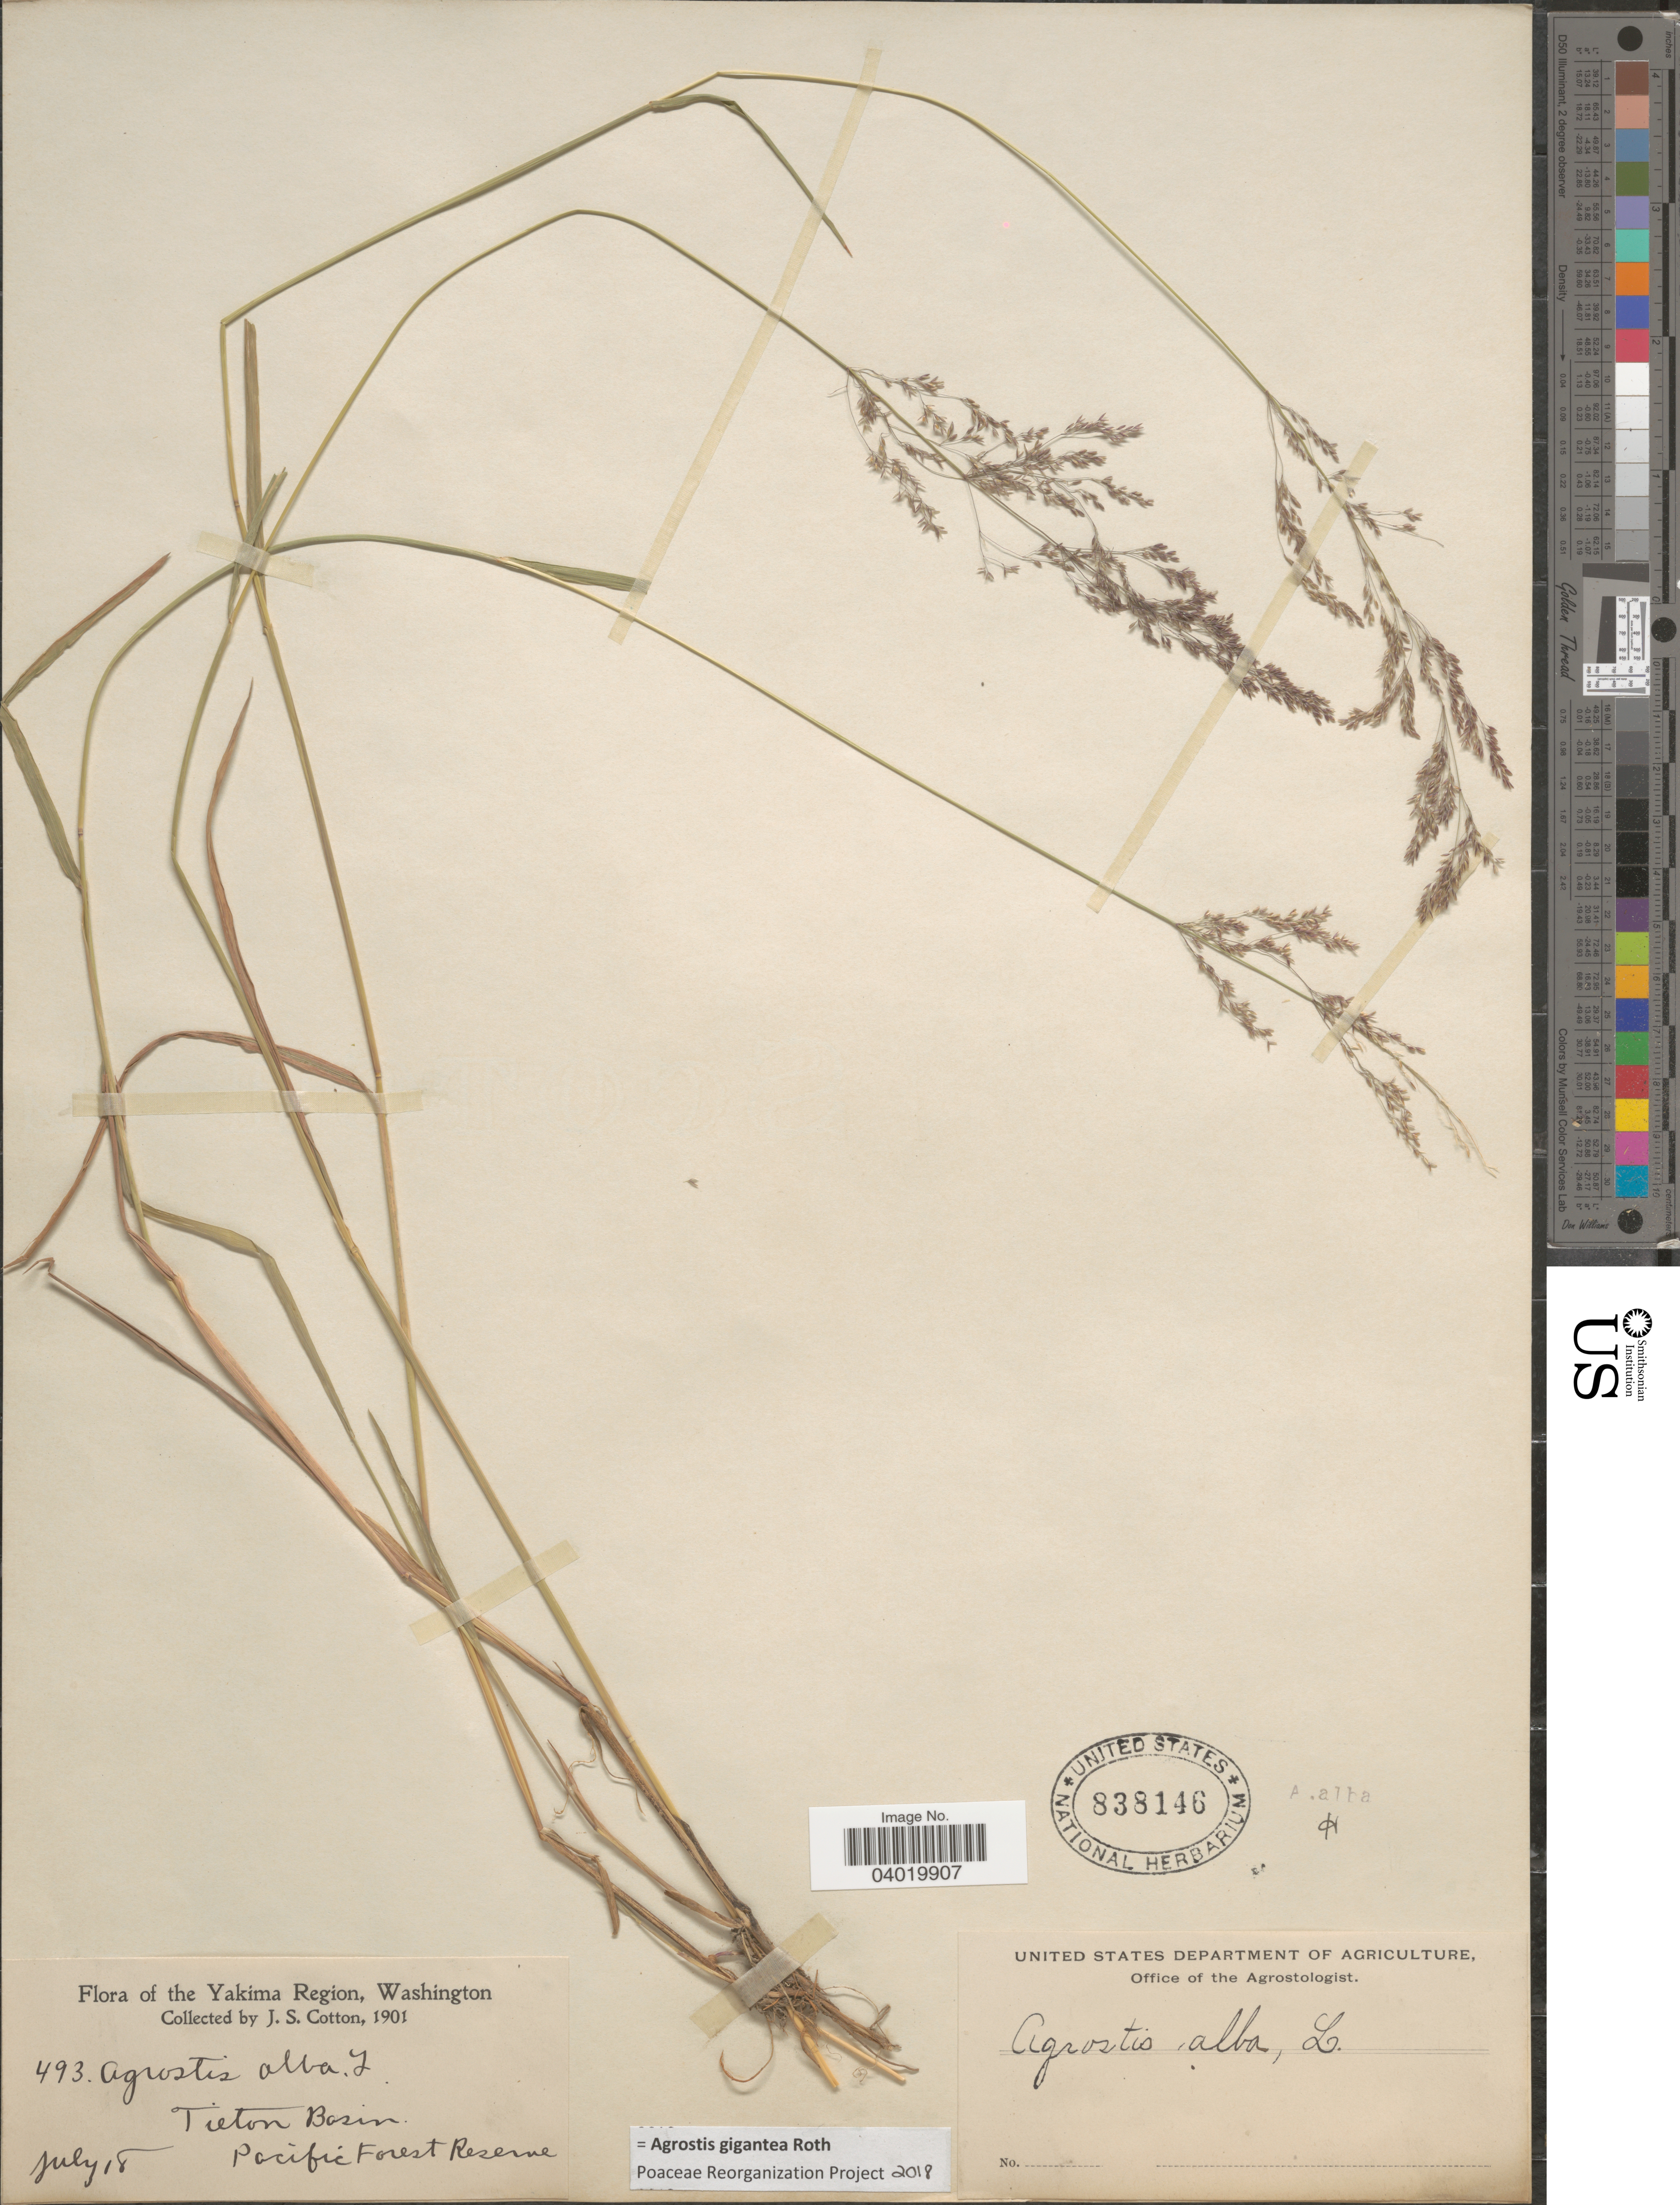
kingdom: Plantae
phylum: Tracheophyta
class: Liliopsida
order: Poales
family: Poaceae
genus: Agrostis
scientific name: Agrostis gigantea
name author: Roth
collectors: J. S. Cotton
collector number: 493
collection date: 1901-07-18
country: United States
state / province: Washington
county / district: Yakima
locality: Yakima Region. Tieton Basin. Pacific Forest Reserve.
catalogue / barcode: US 838146